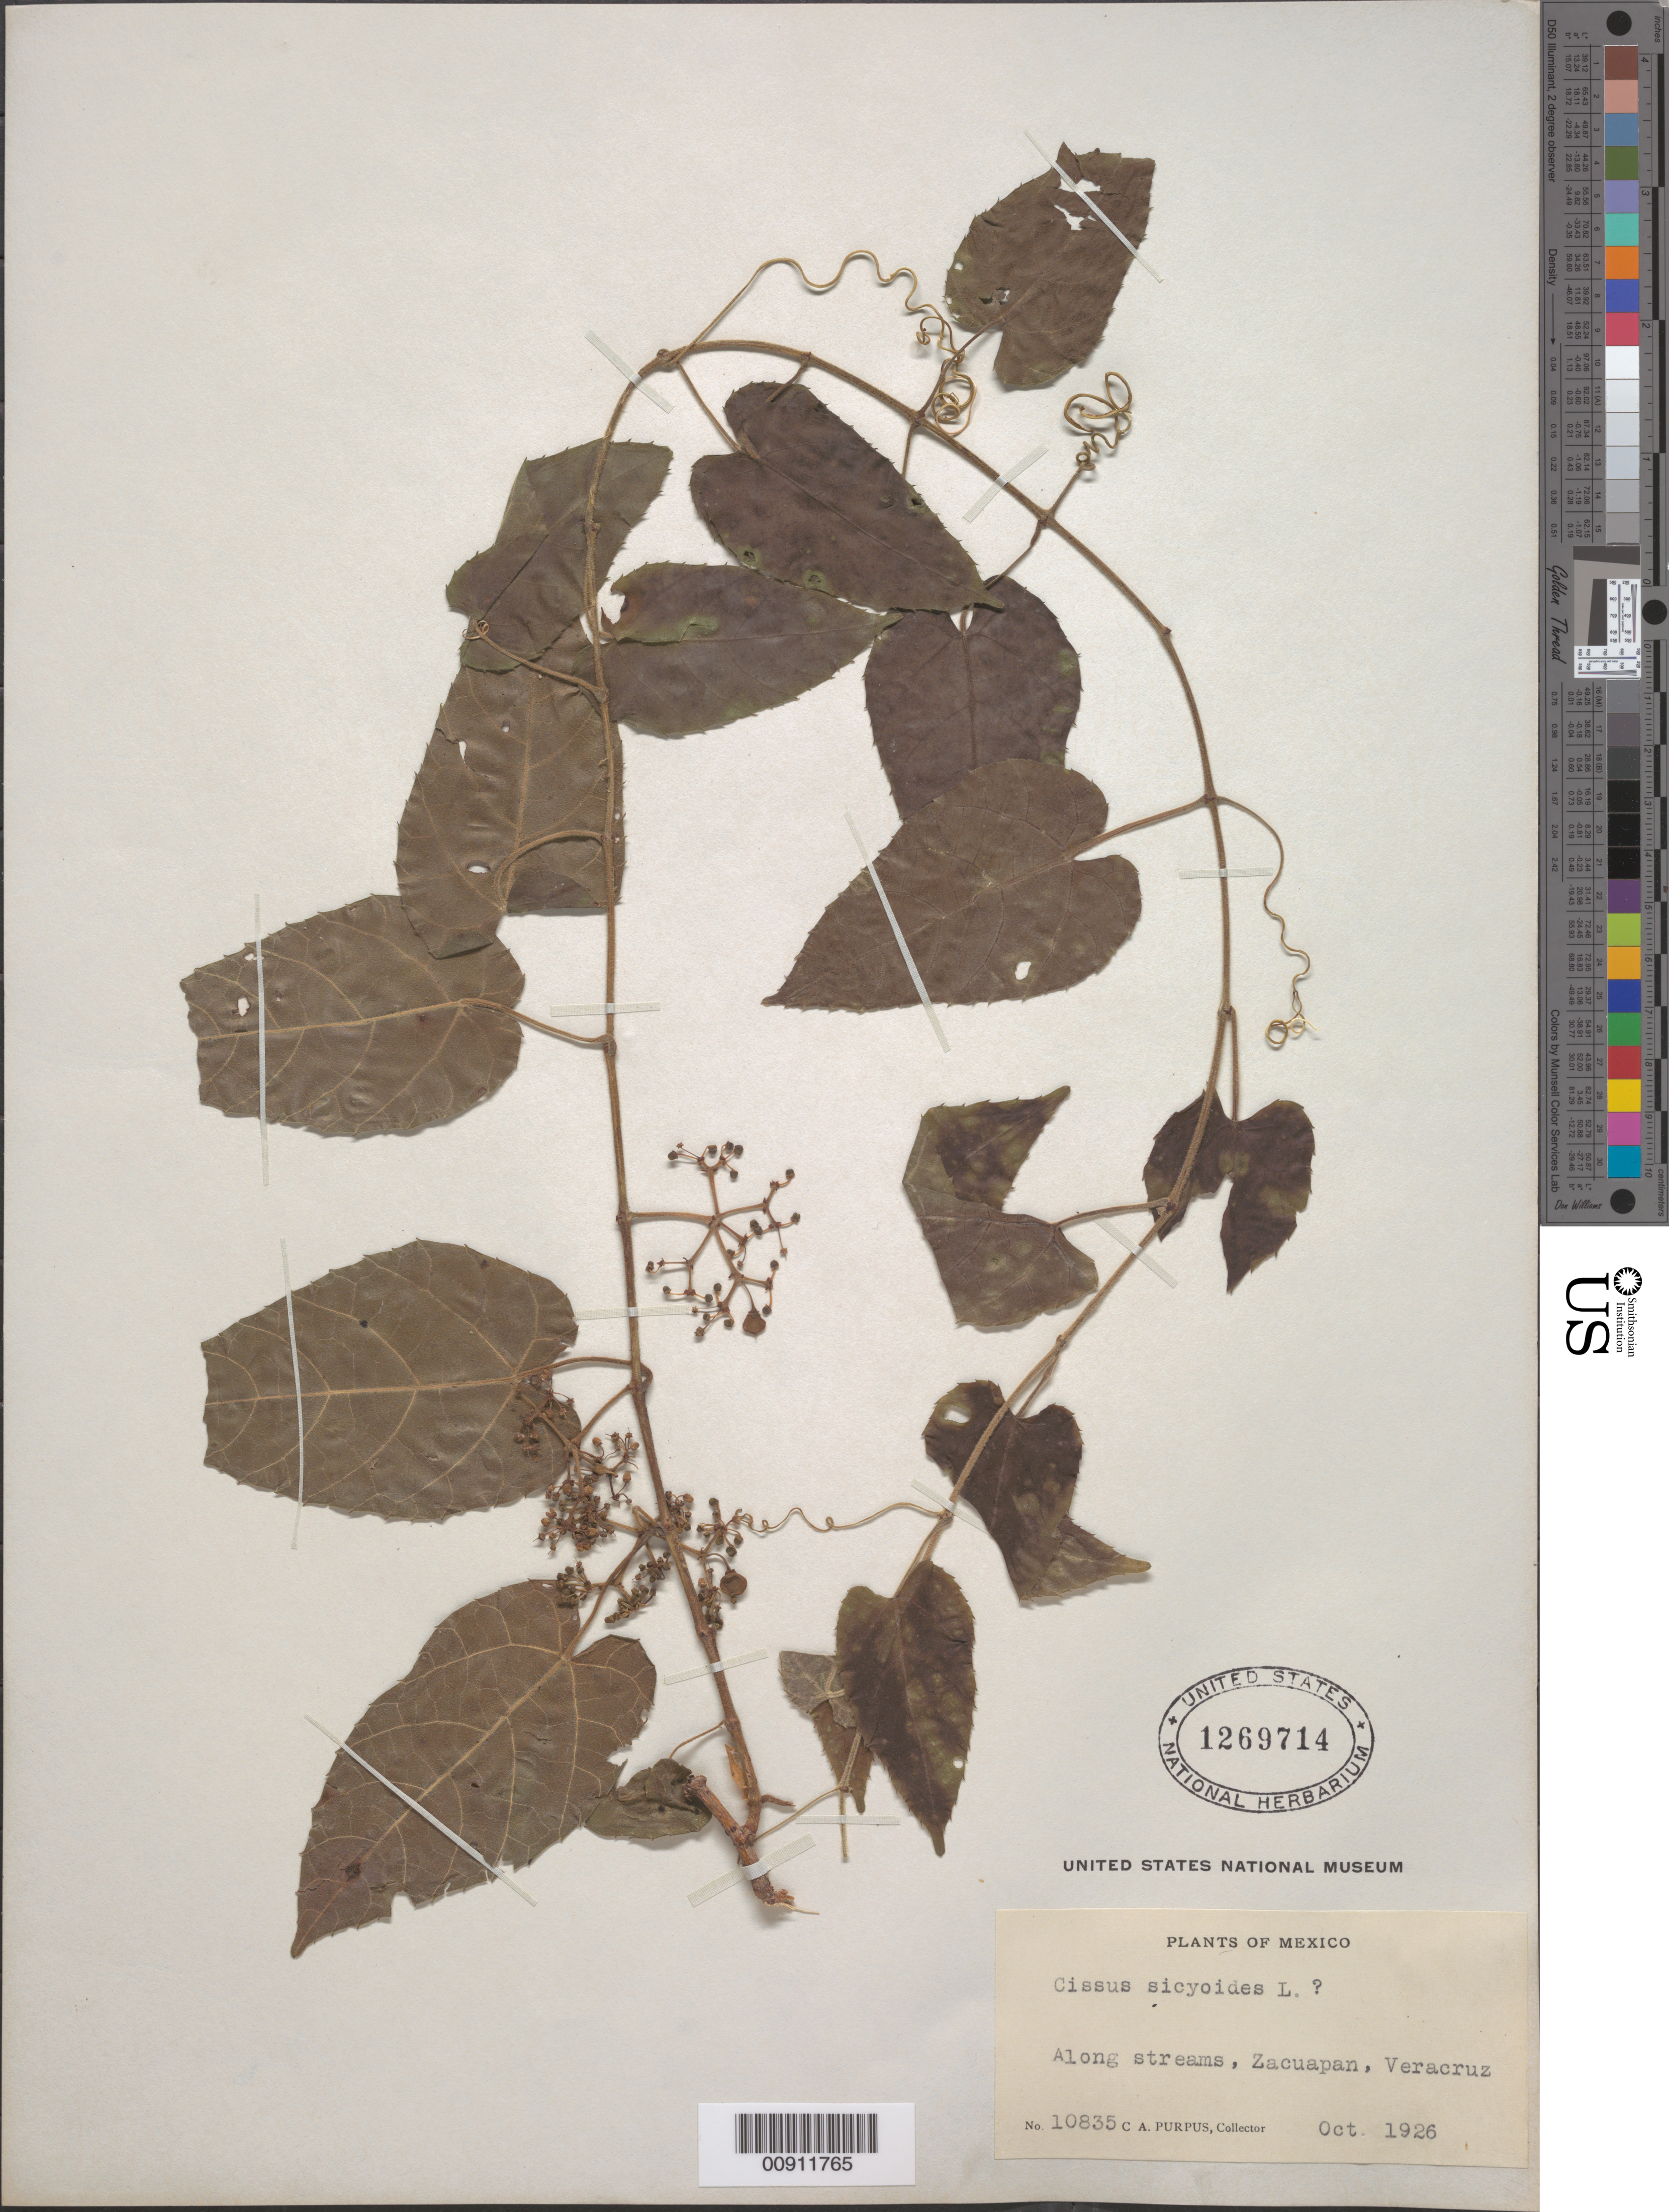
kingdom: Plantae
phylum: Tracheophyta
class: Magnoliopsida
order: Vitales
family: Vitaceae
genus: Cissus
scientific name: Cissus verticillata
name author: (L.) Nicolson & C.E. Jarvis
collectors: C. A. Purpus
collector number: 10835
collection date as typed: Oct 1926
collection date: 1926-10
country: Mexico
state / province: Veracruz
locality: Zacuapan, Veracruz.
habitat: Along streams.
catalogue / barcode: US 1269714